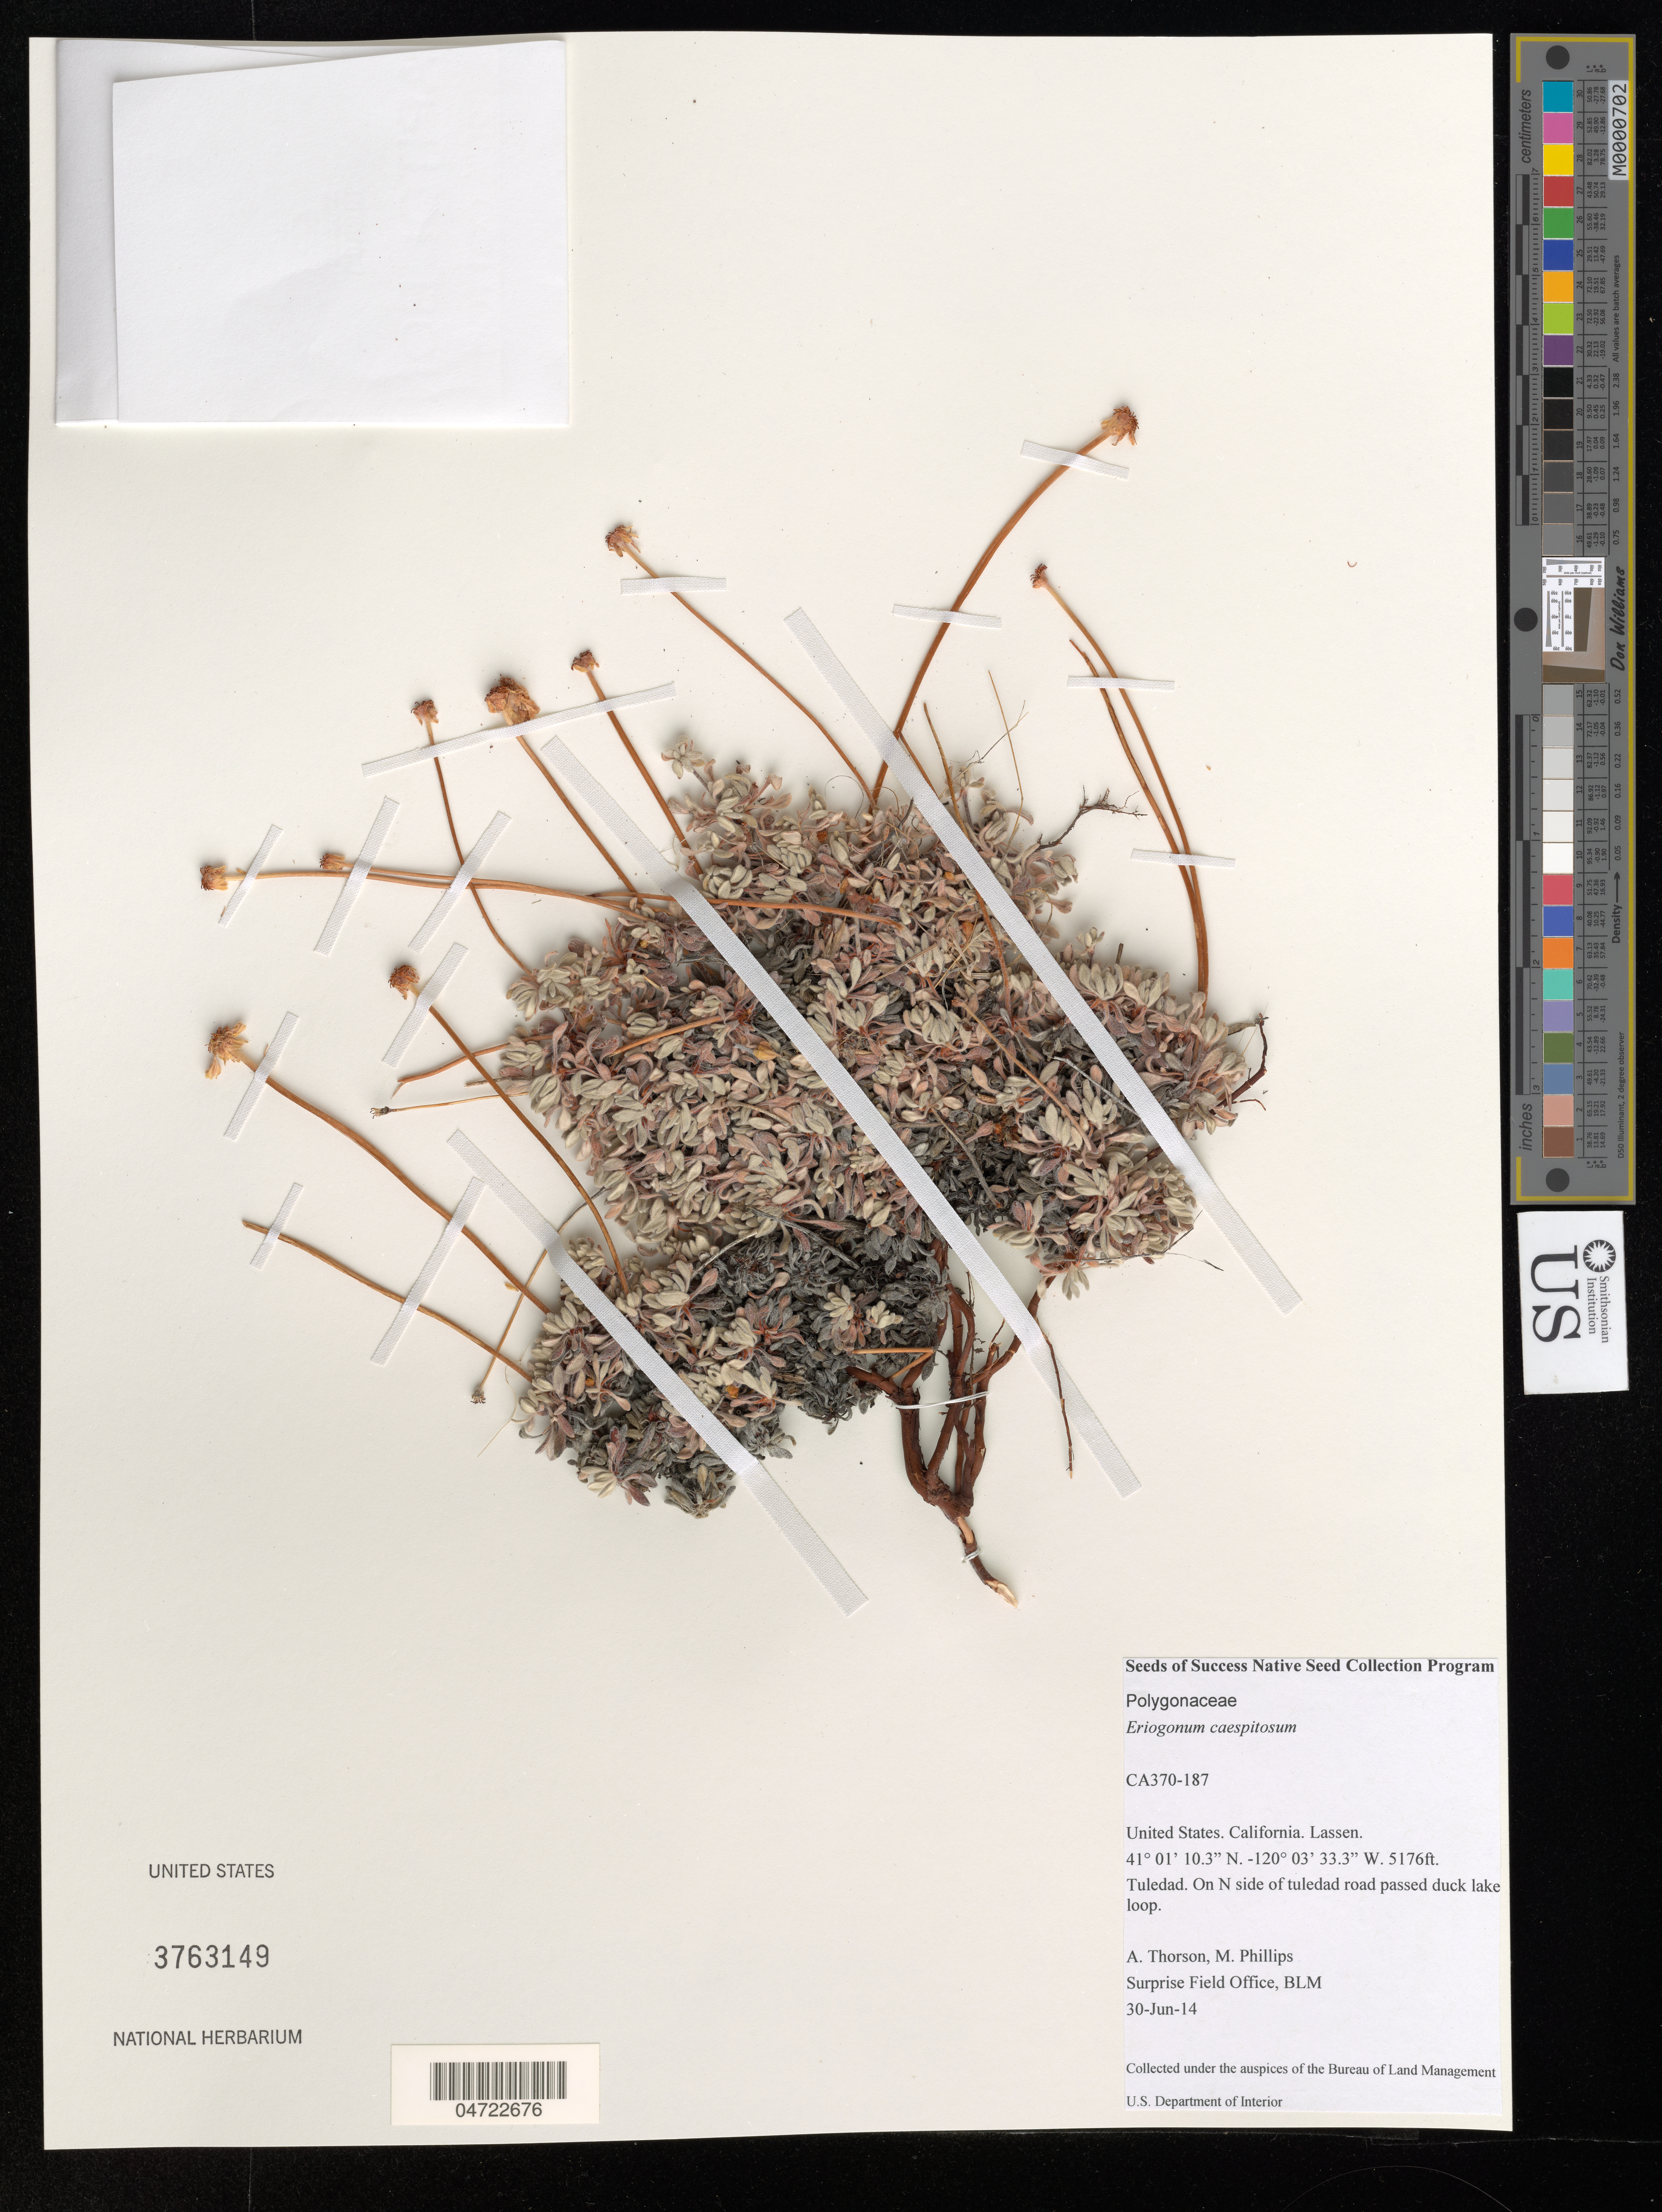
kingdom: Plantae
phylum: Tracheophyta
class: Magnoliopsida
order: Caryophyllales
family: Polygonaceae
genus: Eriogonum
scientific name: Eriogonum caespitosum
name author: Nutt.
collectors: A. Thorson & M. Phillips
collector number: CA370-187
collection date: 2014-06-30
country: United States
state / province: California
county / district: Lassen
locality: Lassen. Tuledad. On N side of tuledad road passed duck lake loop.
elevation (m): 1578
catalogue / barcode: US 3763149